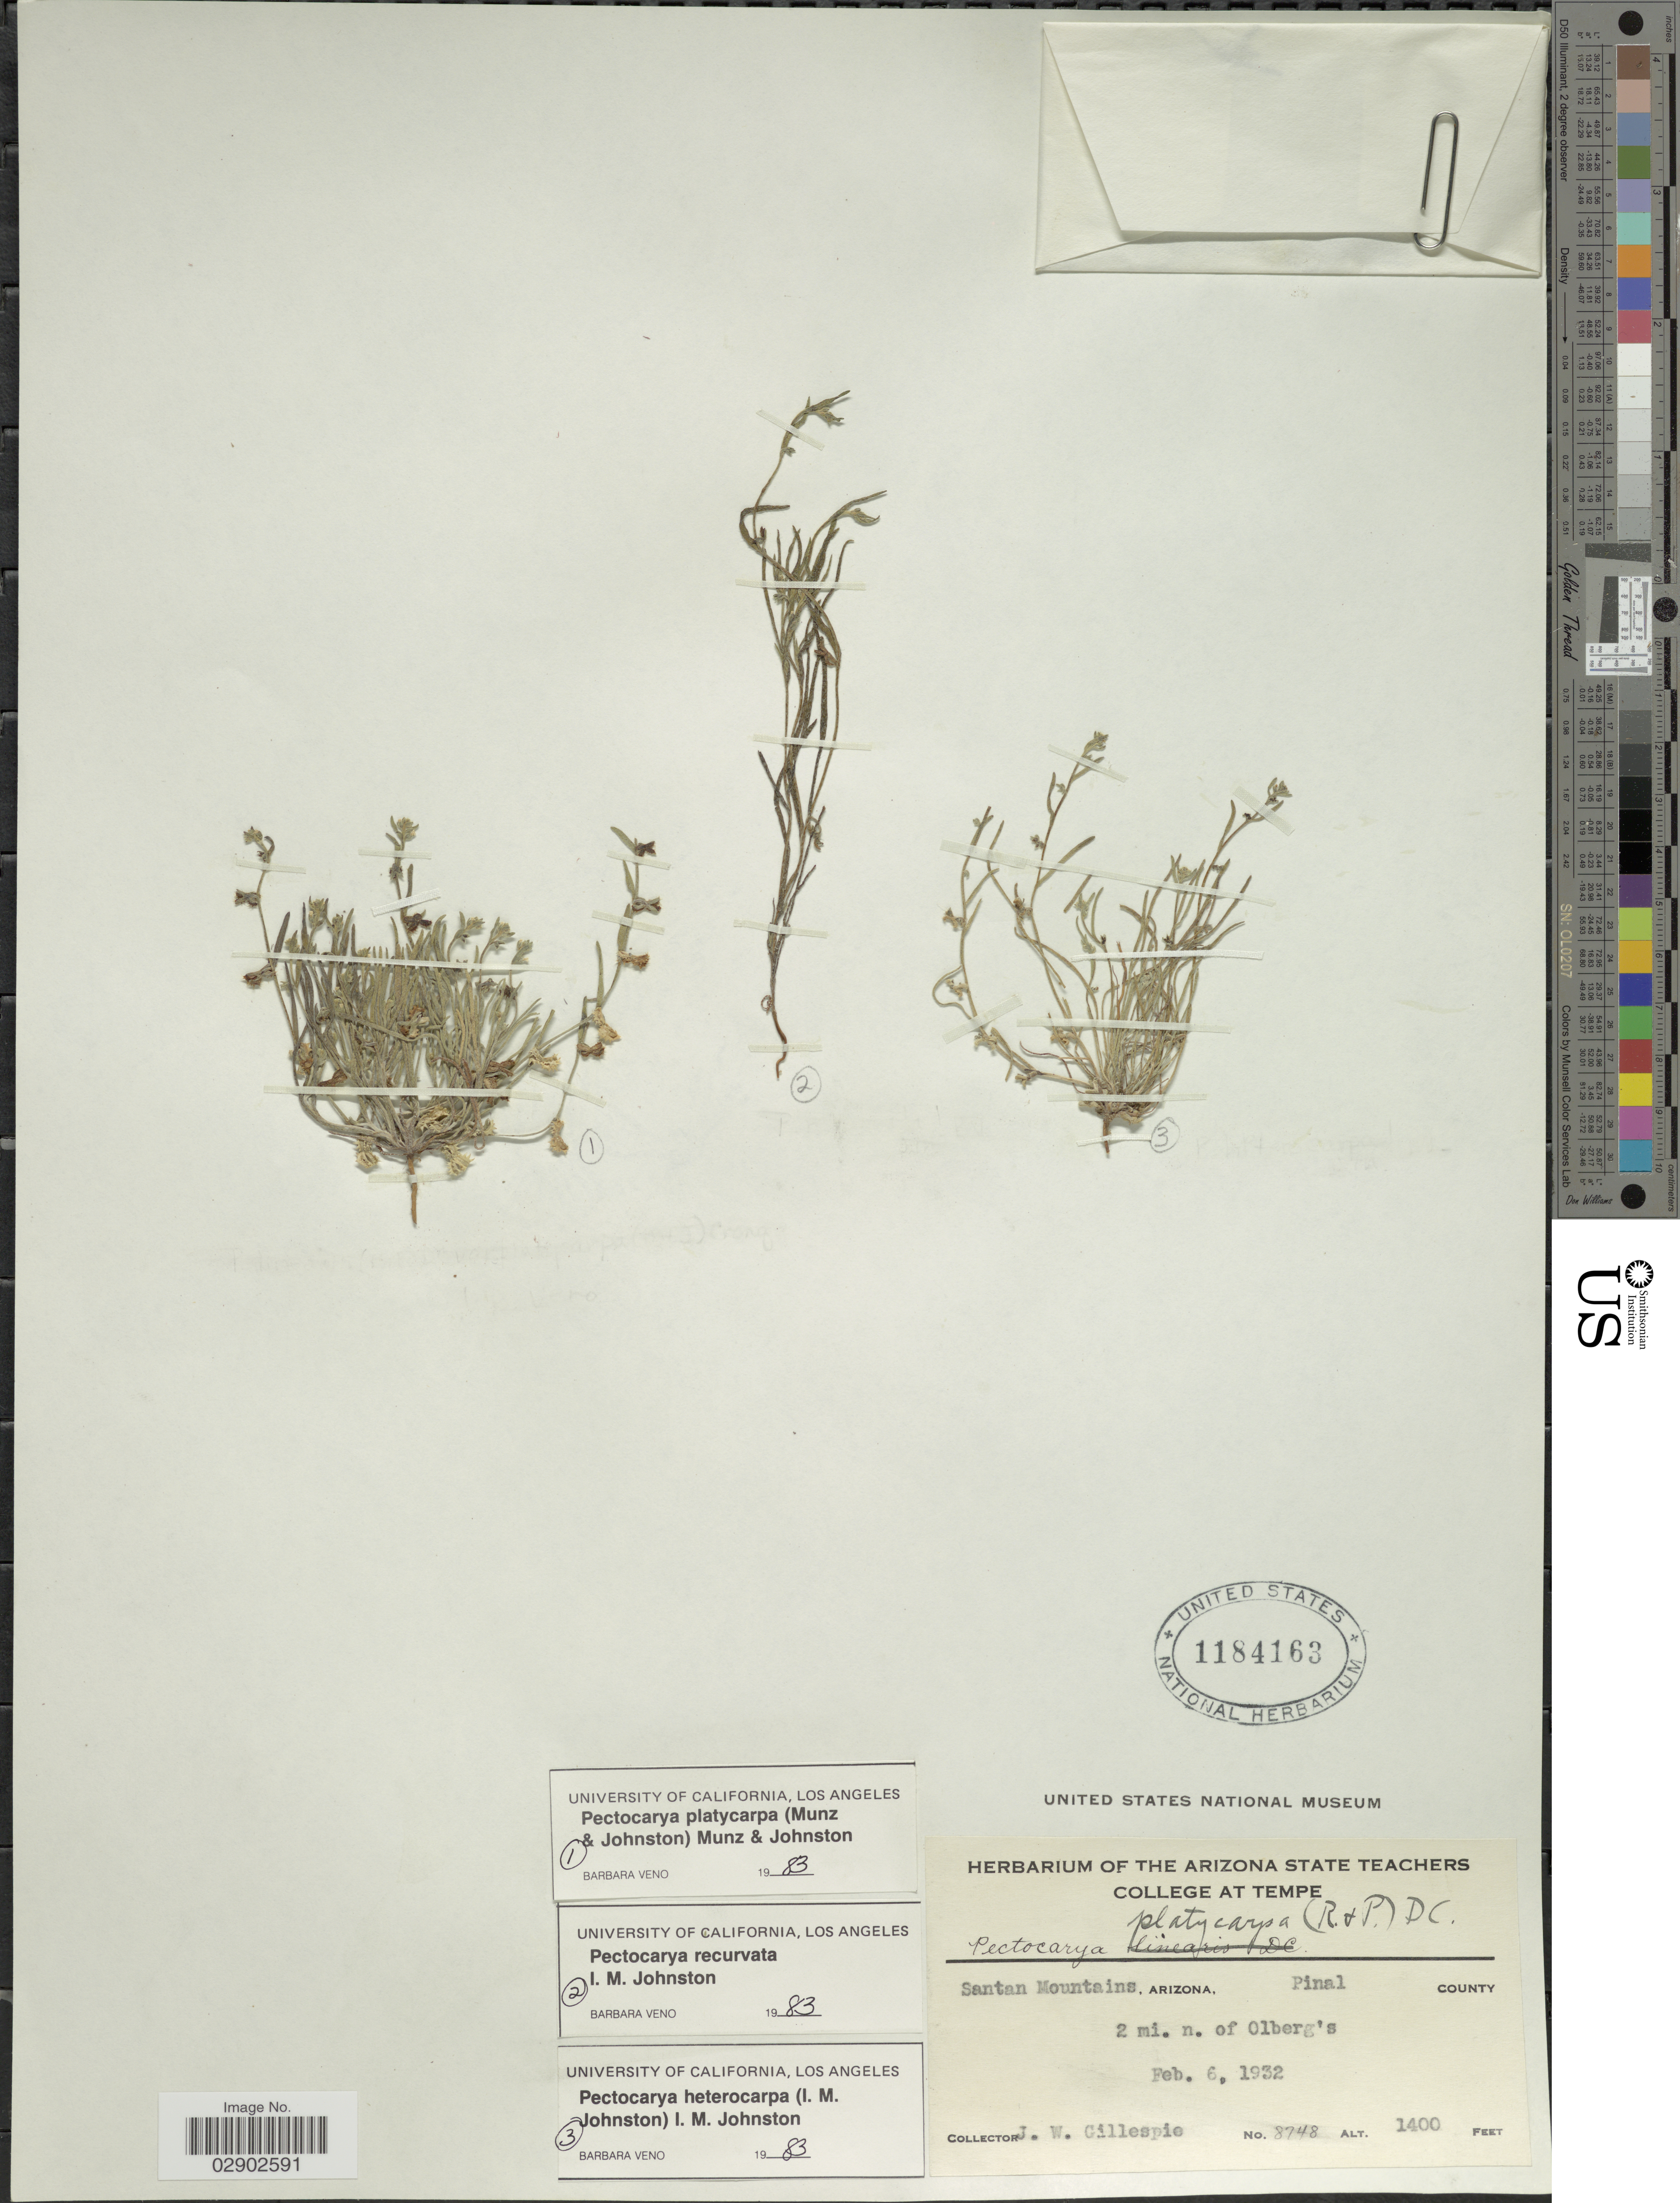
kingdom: Plantae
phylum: Tracheophyta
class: Magnoliopsida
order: Boraginales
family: Boraginaceae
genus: Pectocarya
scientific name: Pectocarya linearis var. platycarpa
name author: (Munz & I.M. Johnst.) Cronq.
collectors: J. W. Gillespie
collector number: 8748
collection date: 1932-02-06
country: United States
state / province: Arizona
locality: Santan Mountains, Pinal County, 2 mi. n. of Olberg's.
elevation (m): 427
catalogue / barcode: US 1184163